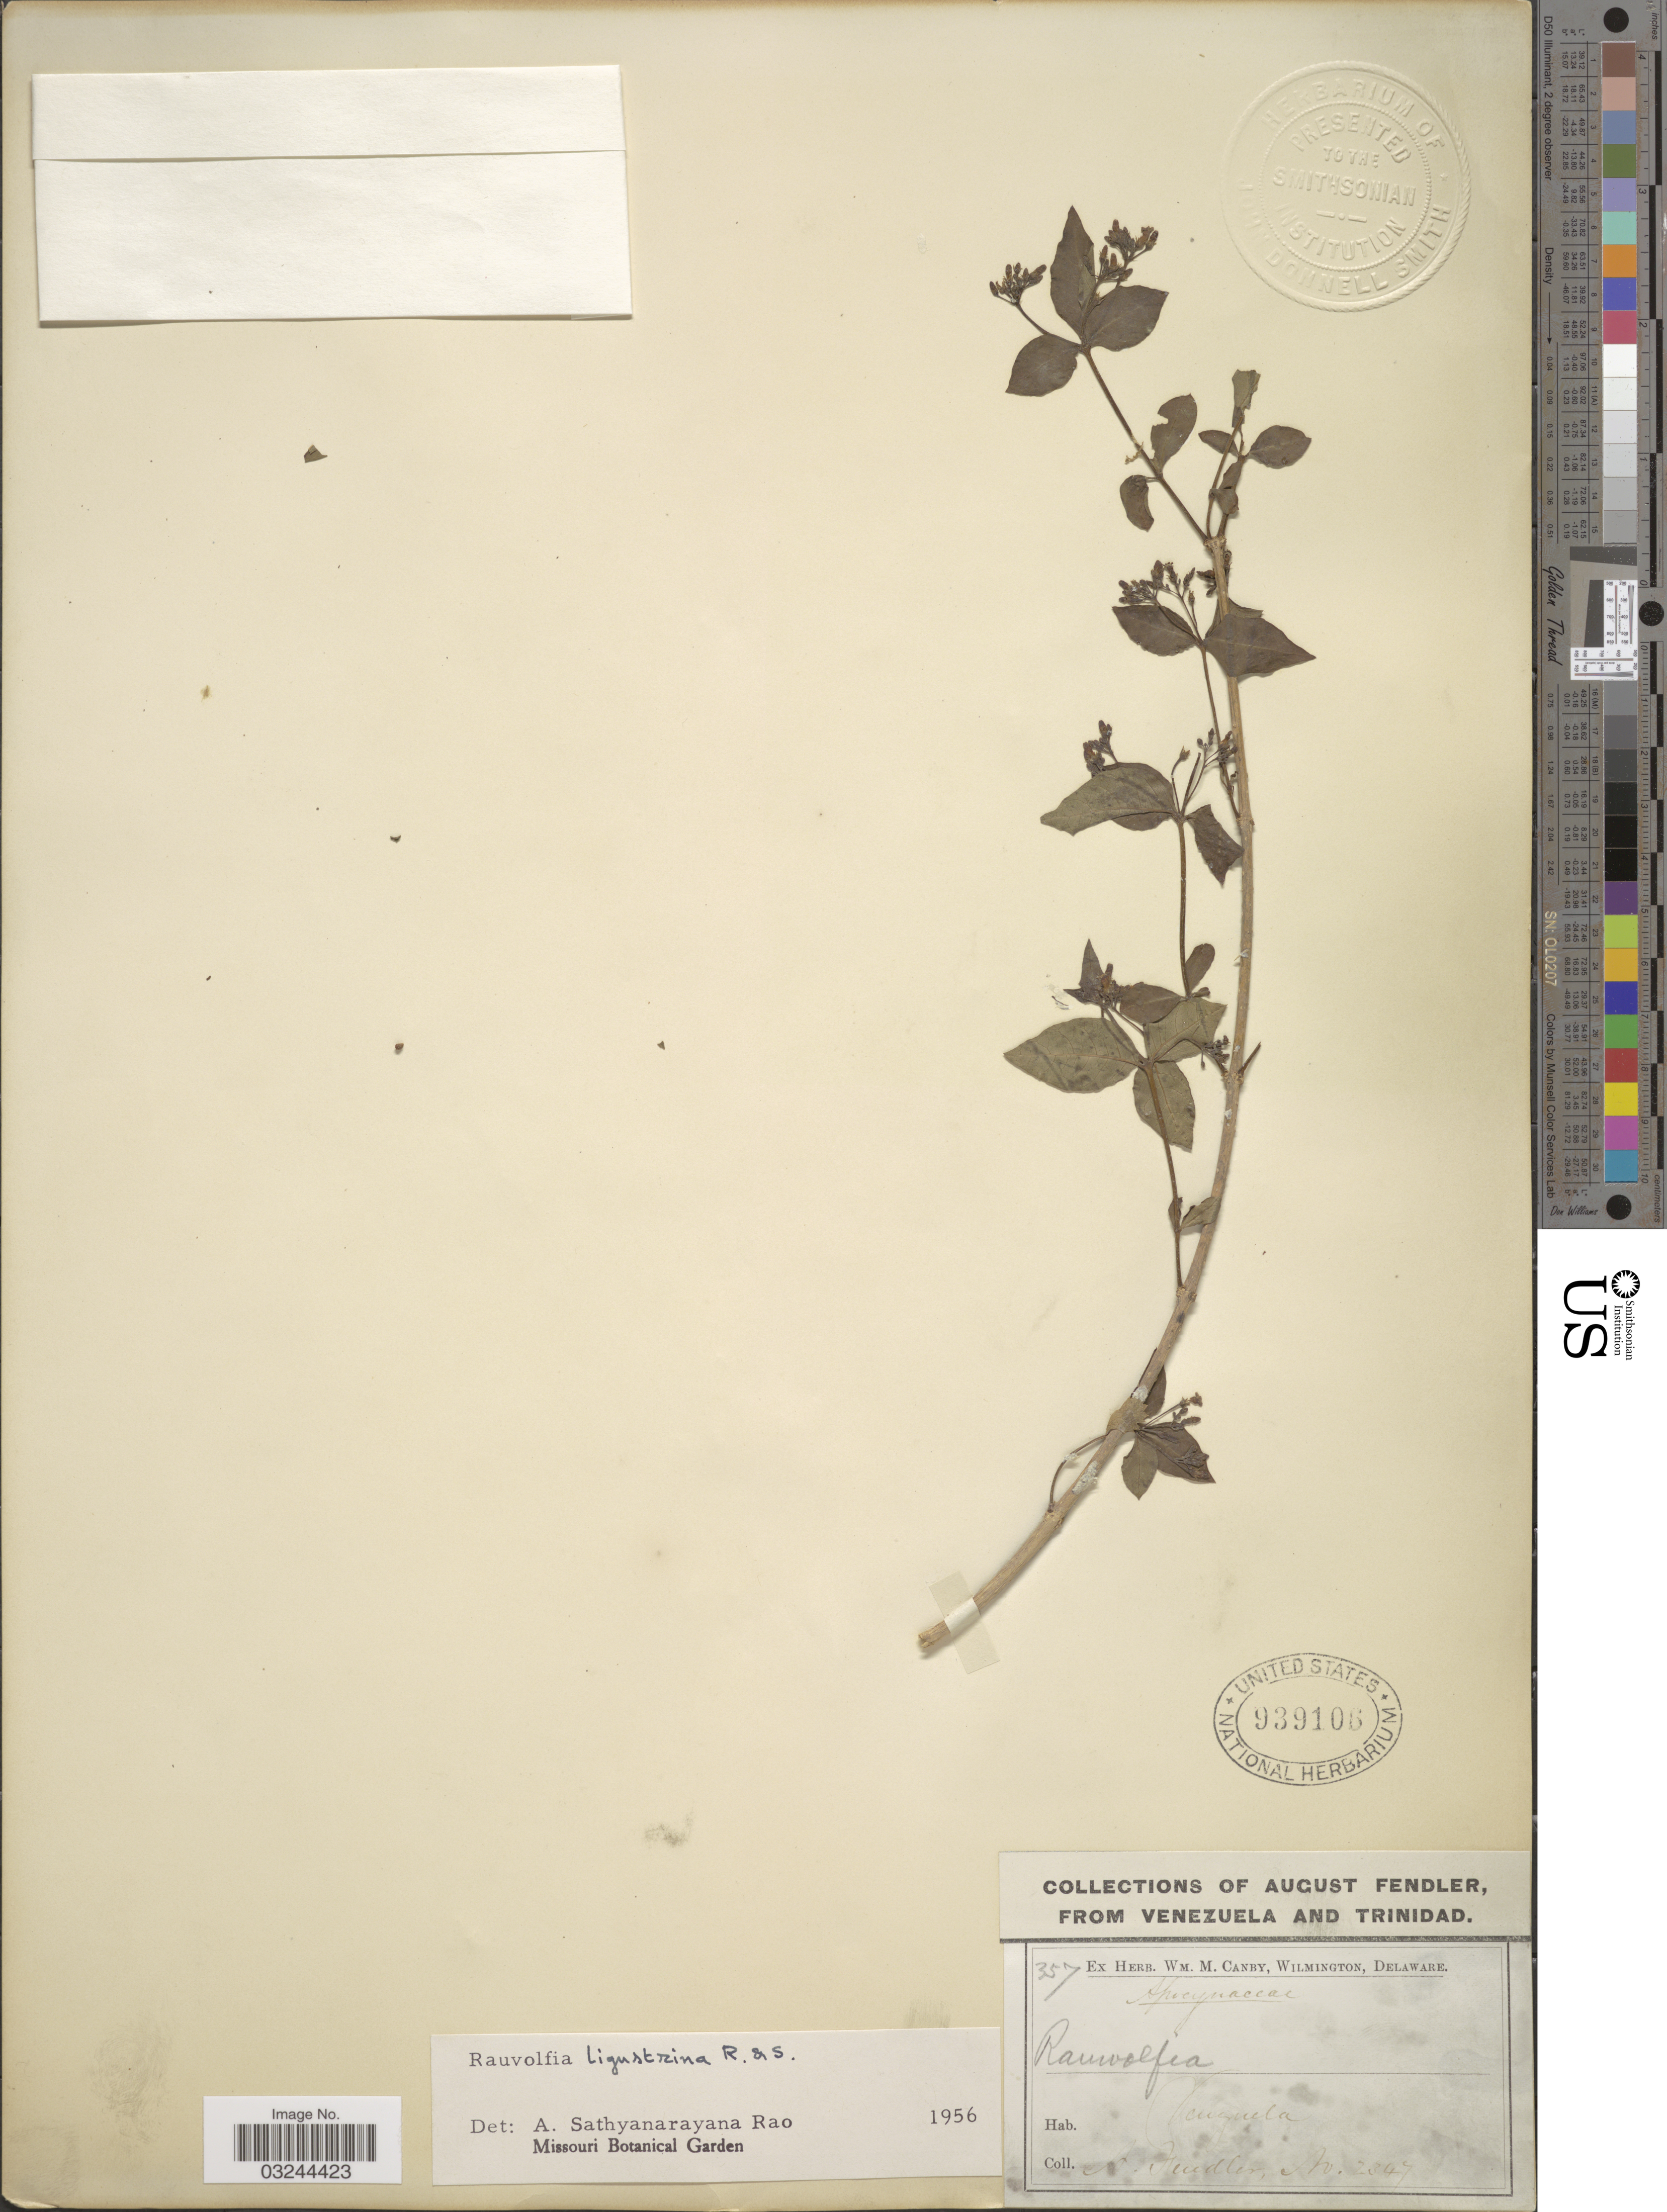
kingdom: Plantae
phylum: Tracheophyta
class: Magnoliopsida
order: Gentianales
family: Apocynaceae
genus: Rauvolfia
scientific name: Rauvolfia ligustrina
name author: Willd. ex Roem. & Schult.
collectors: A. Fendler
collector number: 2347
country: Venezuela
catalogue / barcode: US 939106